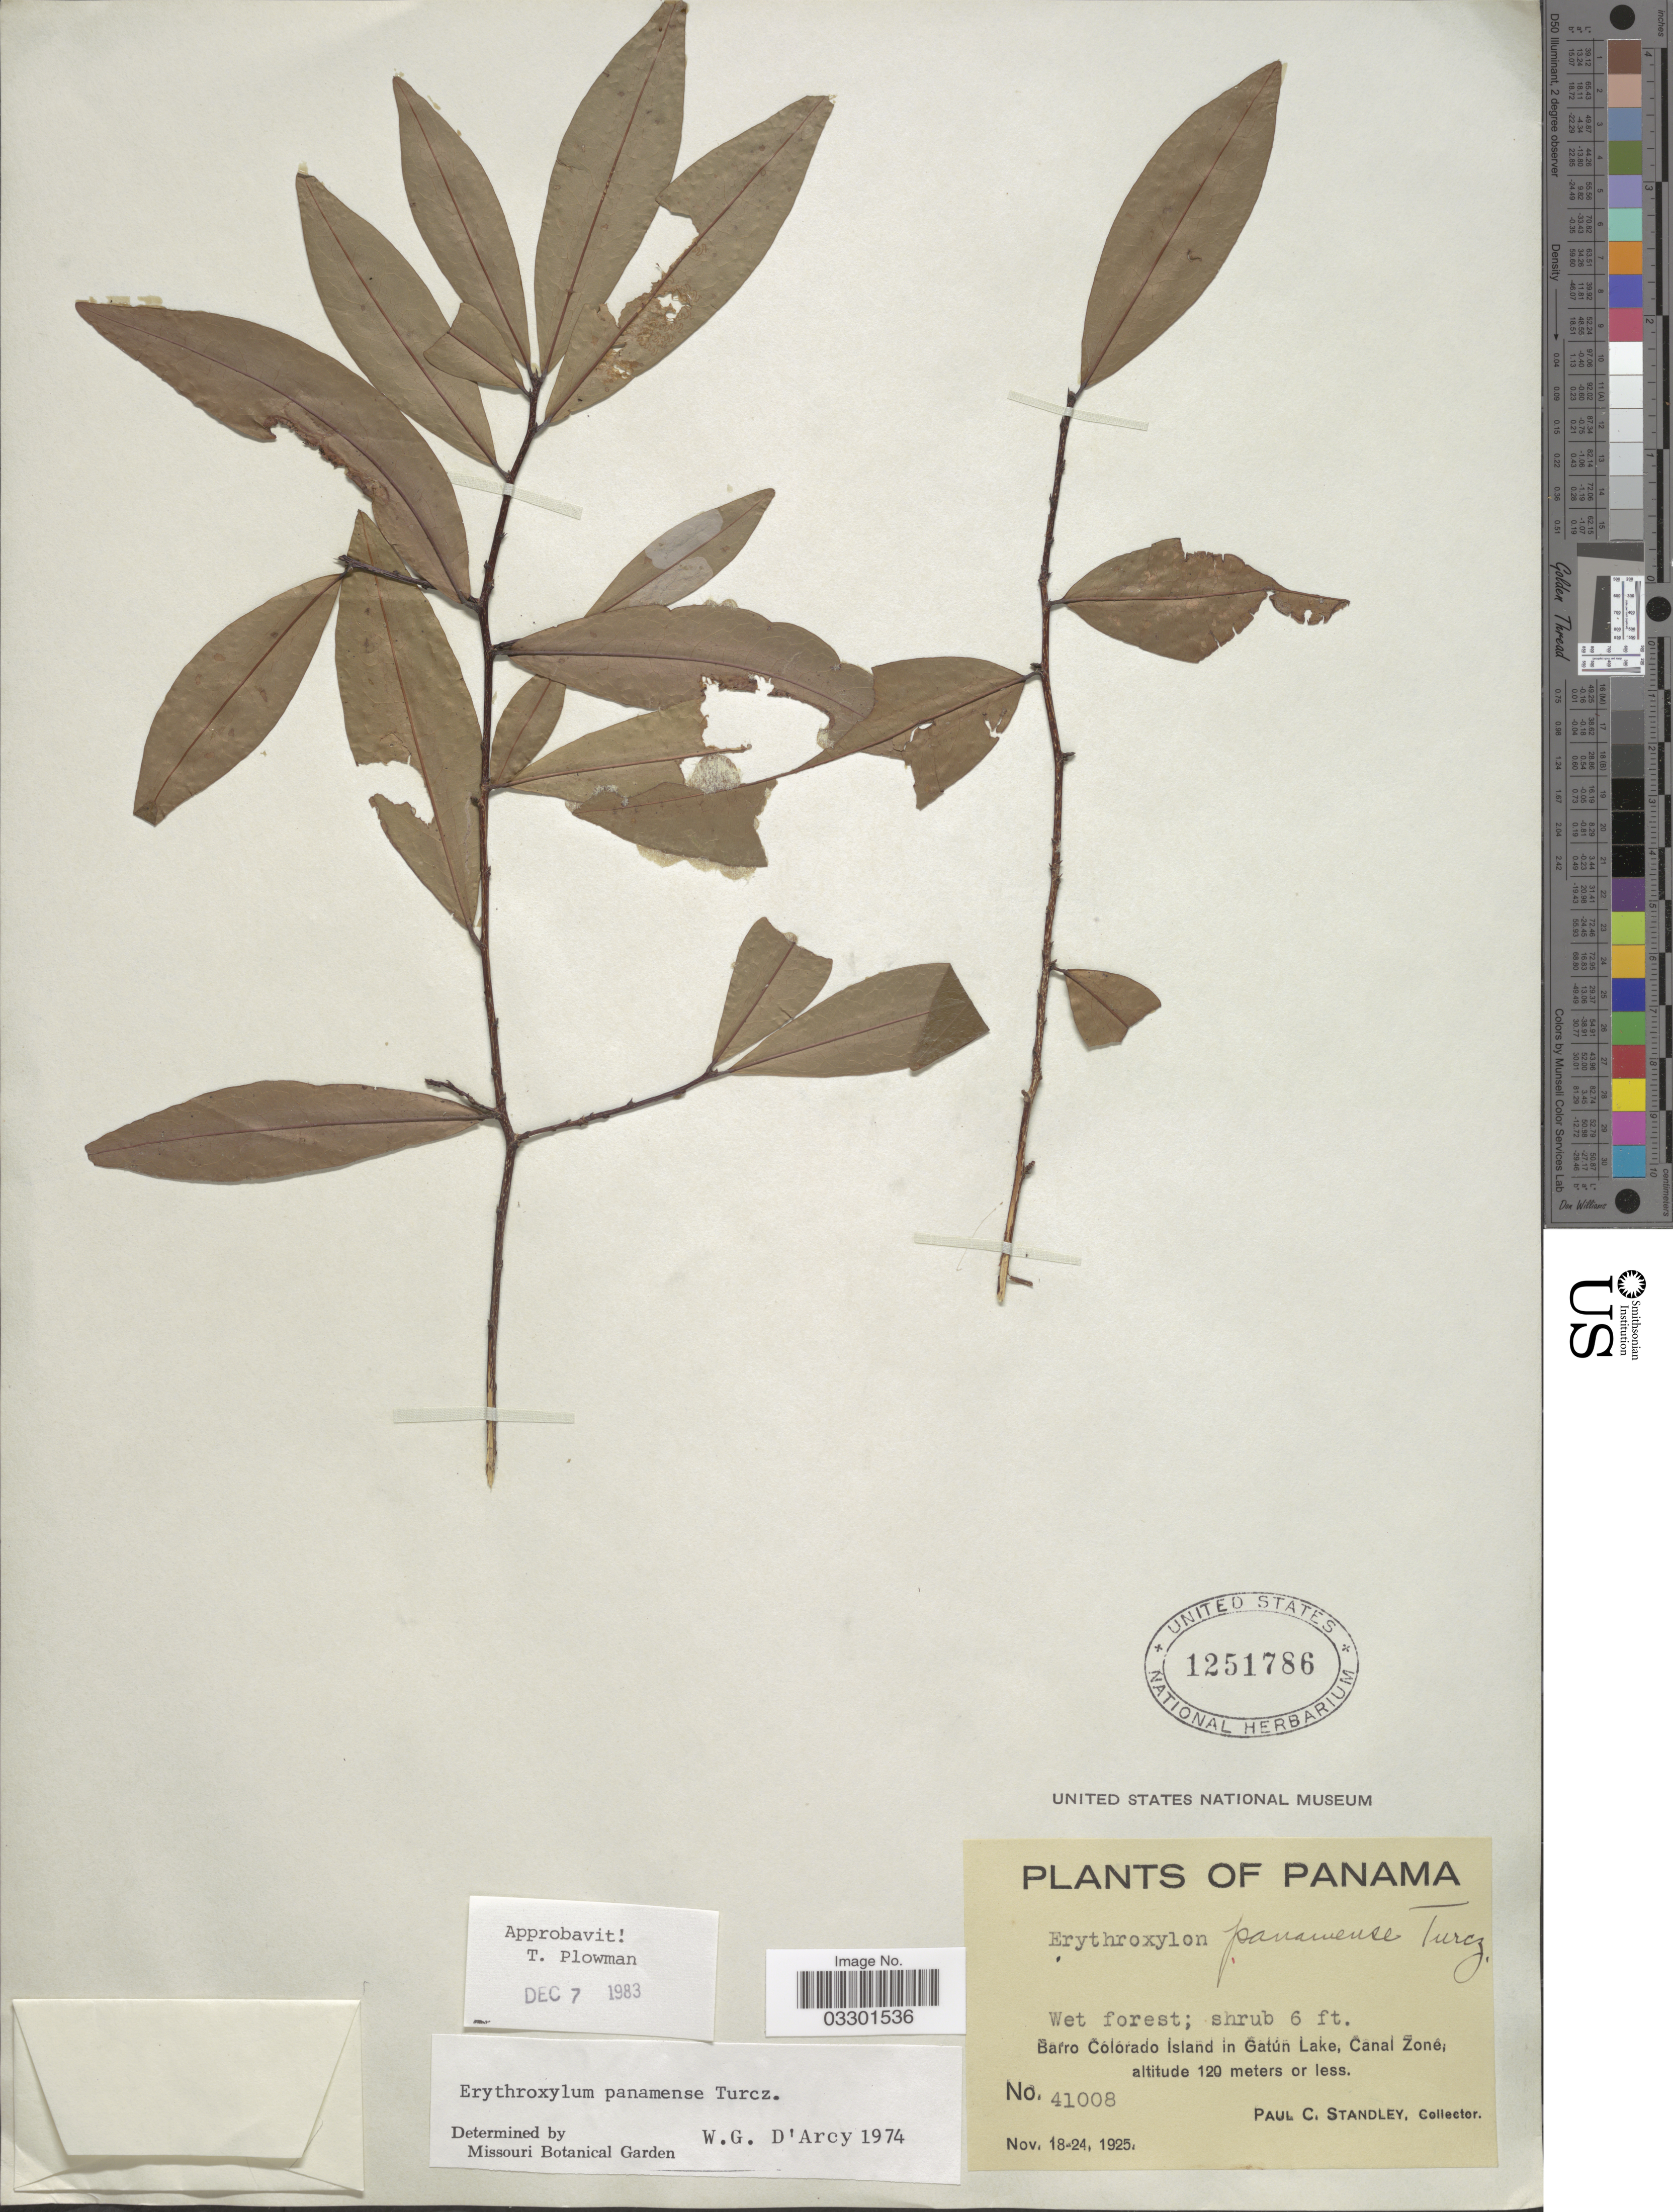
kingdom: Plantae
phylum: Tracheophyta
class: Magnoliopsida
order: Malpighiales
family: Erythroxylaceae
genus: Erythroxylum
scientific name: Erythroxylum panamense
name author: Turcz.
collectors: P. C. Standley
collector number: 41008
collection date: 1925-11-18/1925-11-24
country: Panama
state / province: Panamá Oeste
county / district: Canal Zone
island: Barro Colorado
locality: Barro Colorado Island in Gatún Lake, Canal Zone.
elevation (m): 120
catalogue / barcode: US 1251786